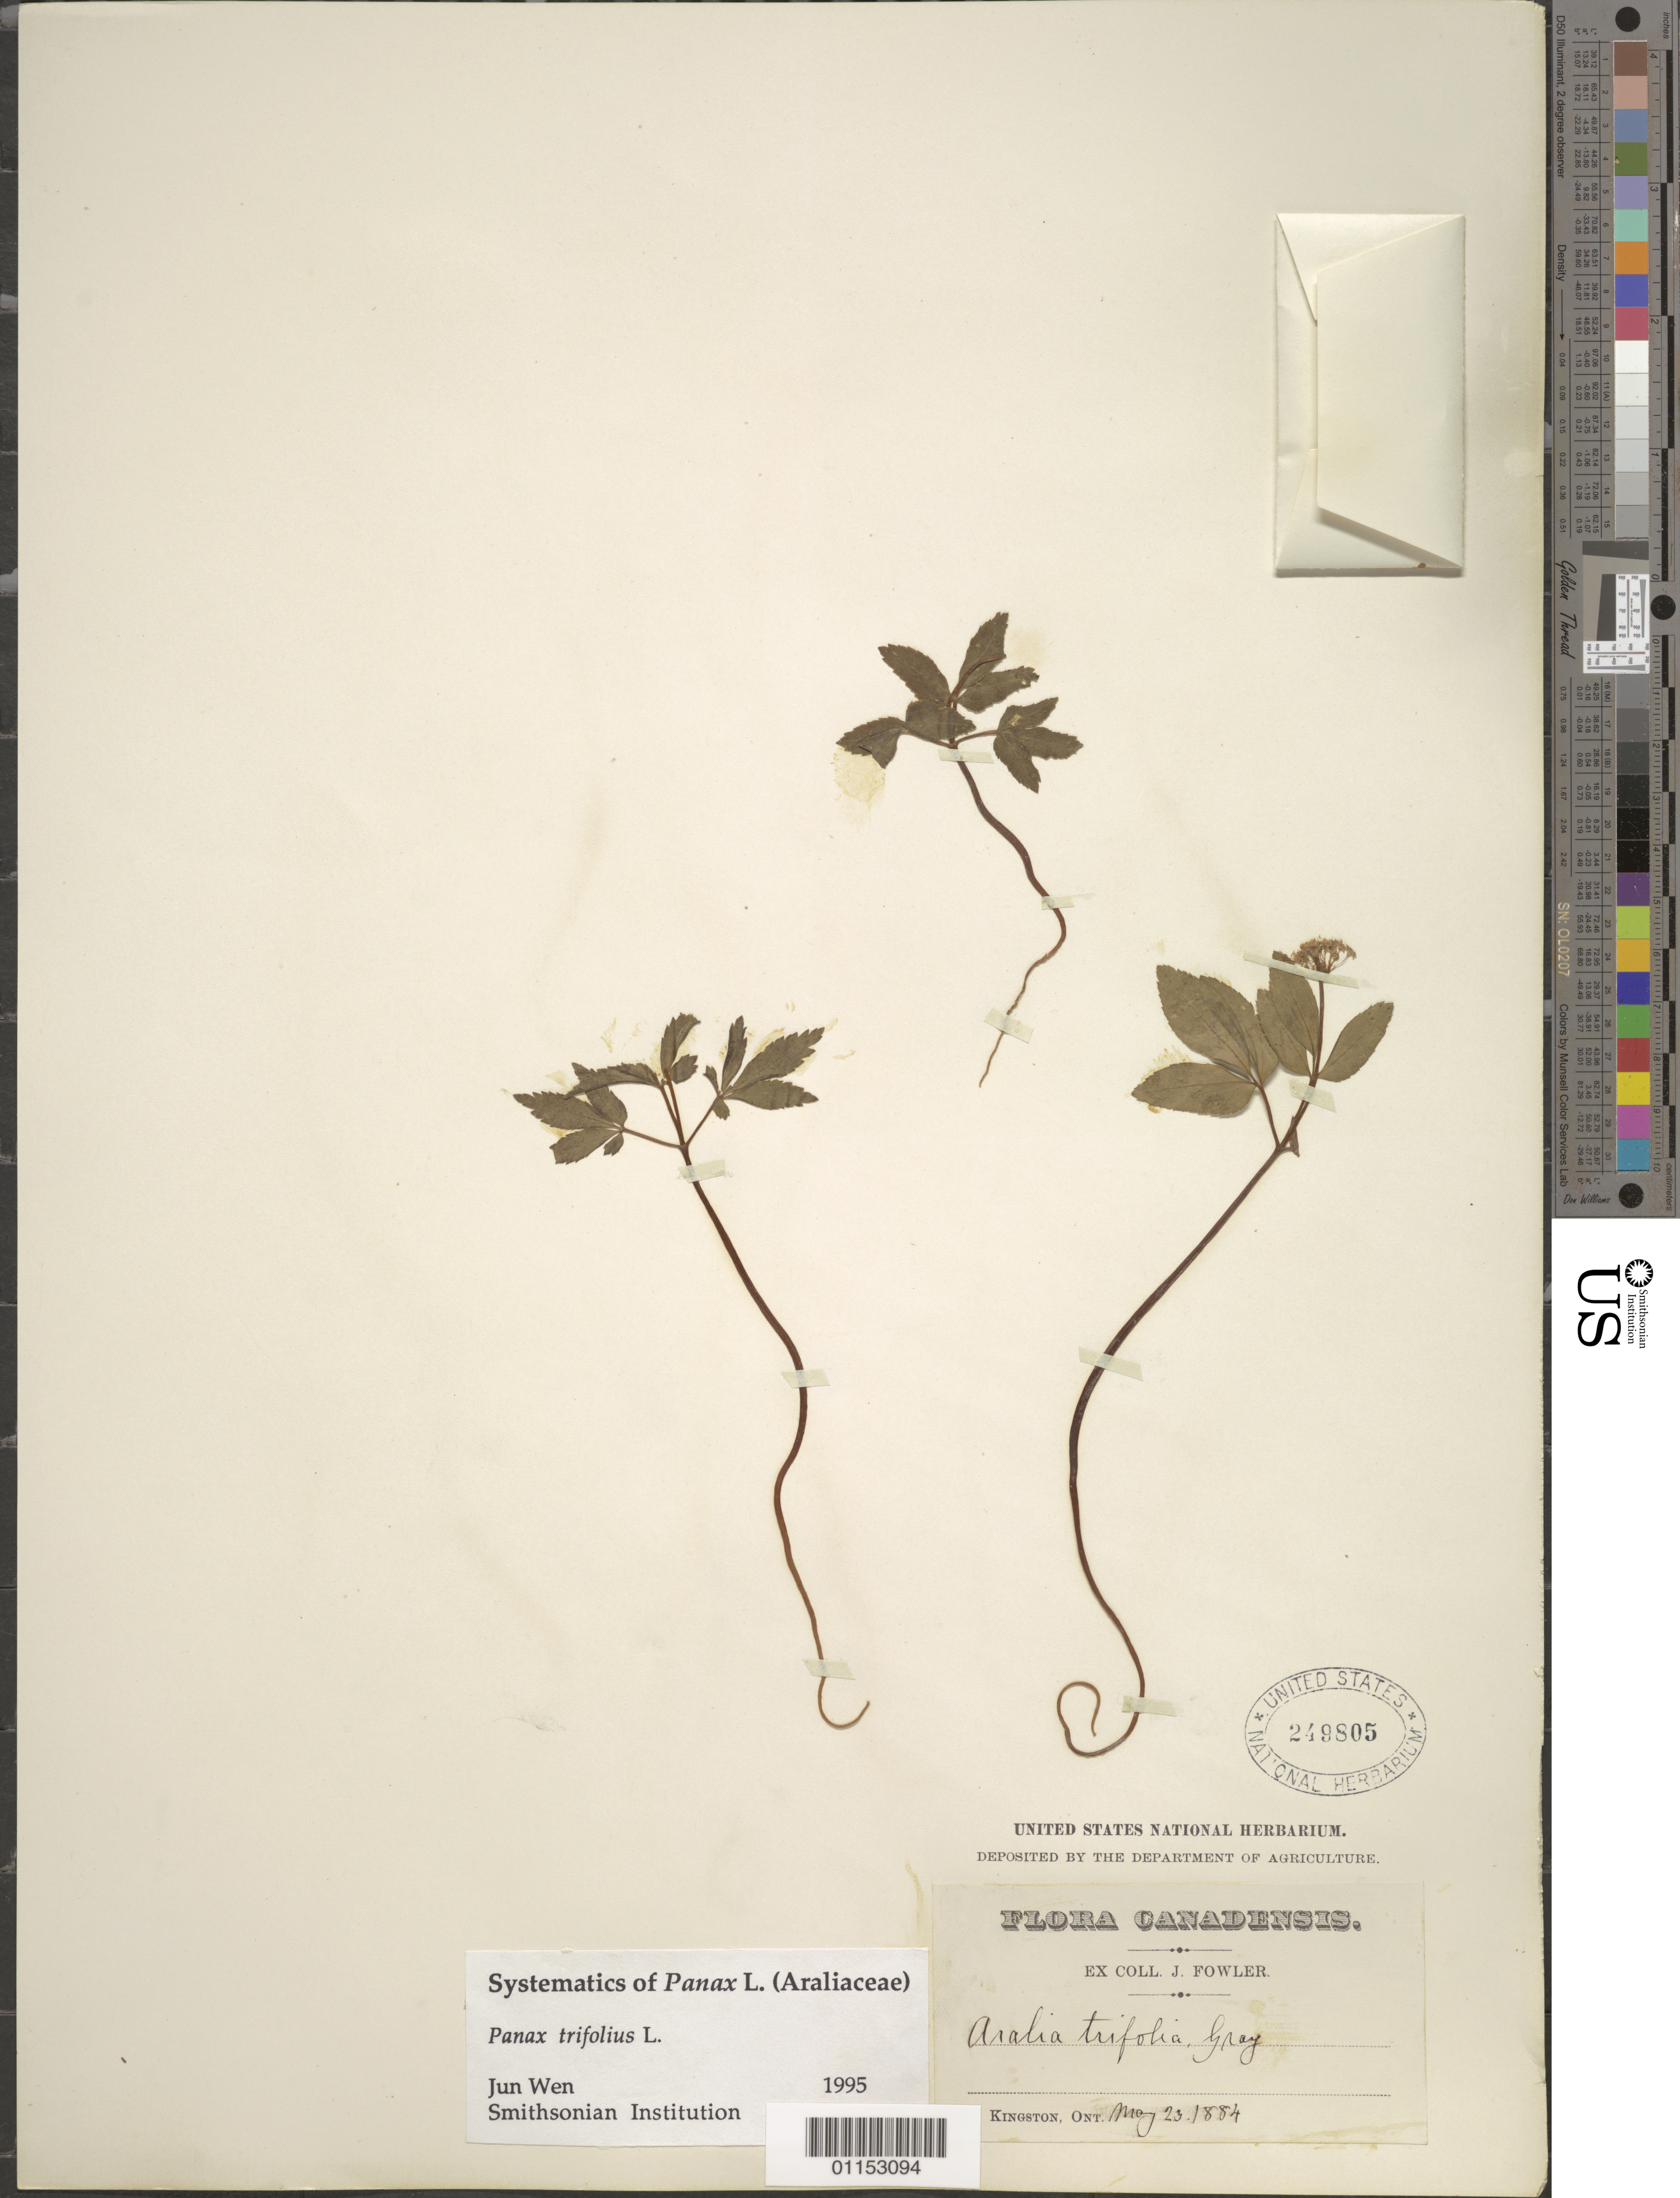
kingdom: Plantae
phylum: Tracheophyta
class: Magnoliopsida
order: Apiales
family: Araliaceae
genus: Panax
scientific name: Panax trifolius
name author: L.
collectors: ex herb. J. Fowler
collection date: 1884-05-23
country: Canada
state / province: Ontario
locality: Kingston.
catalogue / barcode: US 249805